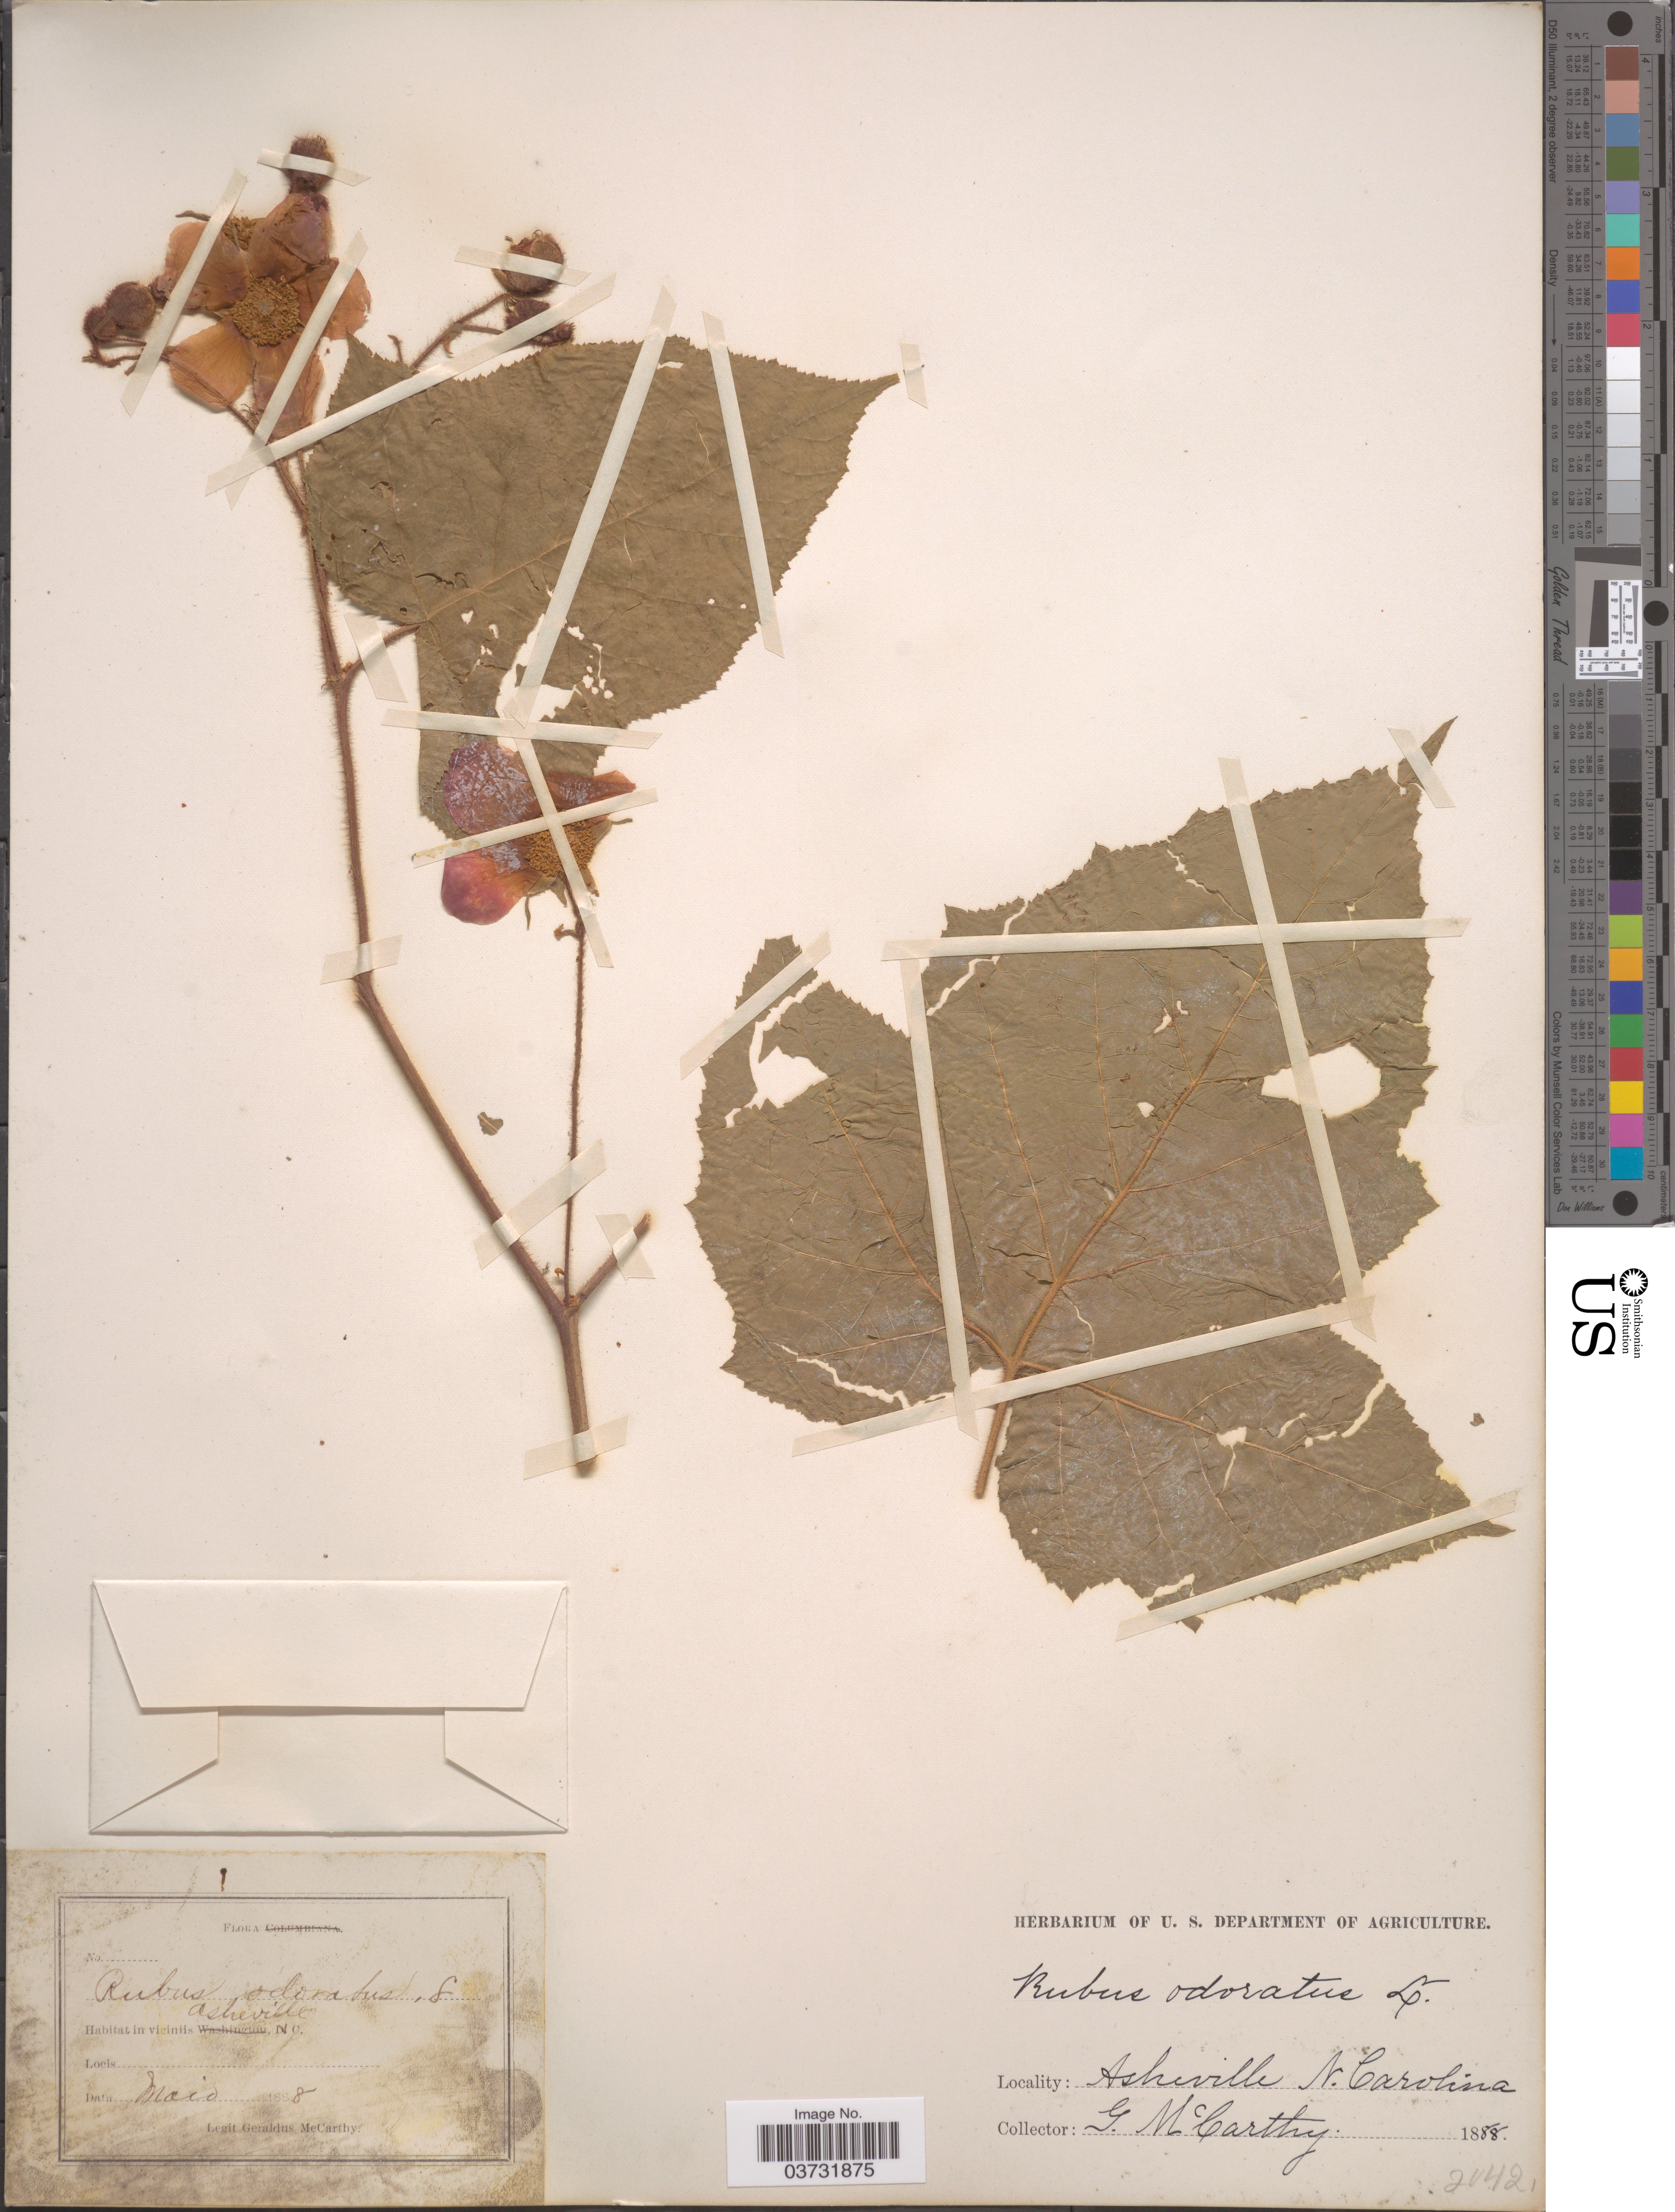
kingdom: Plantae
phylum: Tracheophyta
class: Magnoliopsida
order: Rosales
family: Rosaceae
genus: Rubus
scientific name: Rubus odoratus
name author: L.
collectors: M. McCarthy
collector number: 20421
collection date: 1888-05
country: United States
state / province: North Carolina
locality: Asheville.